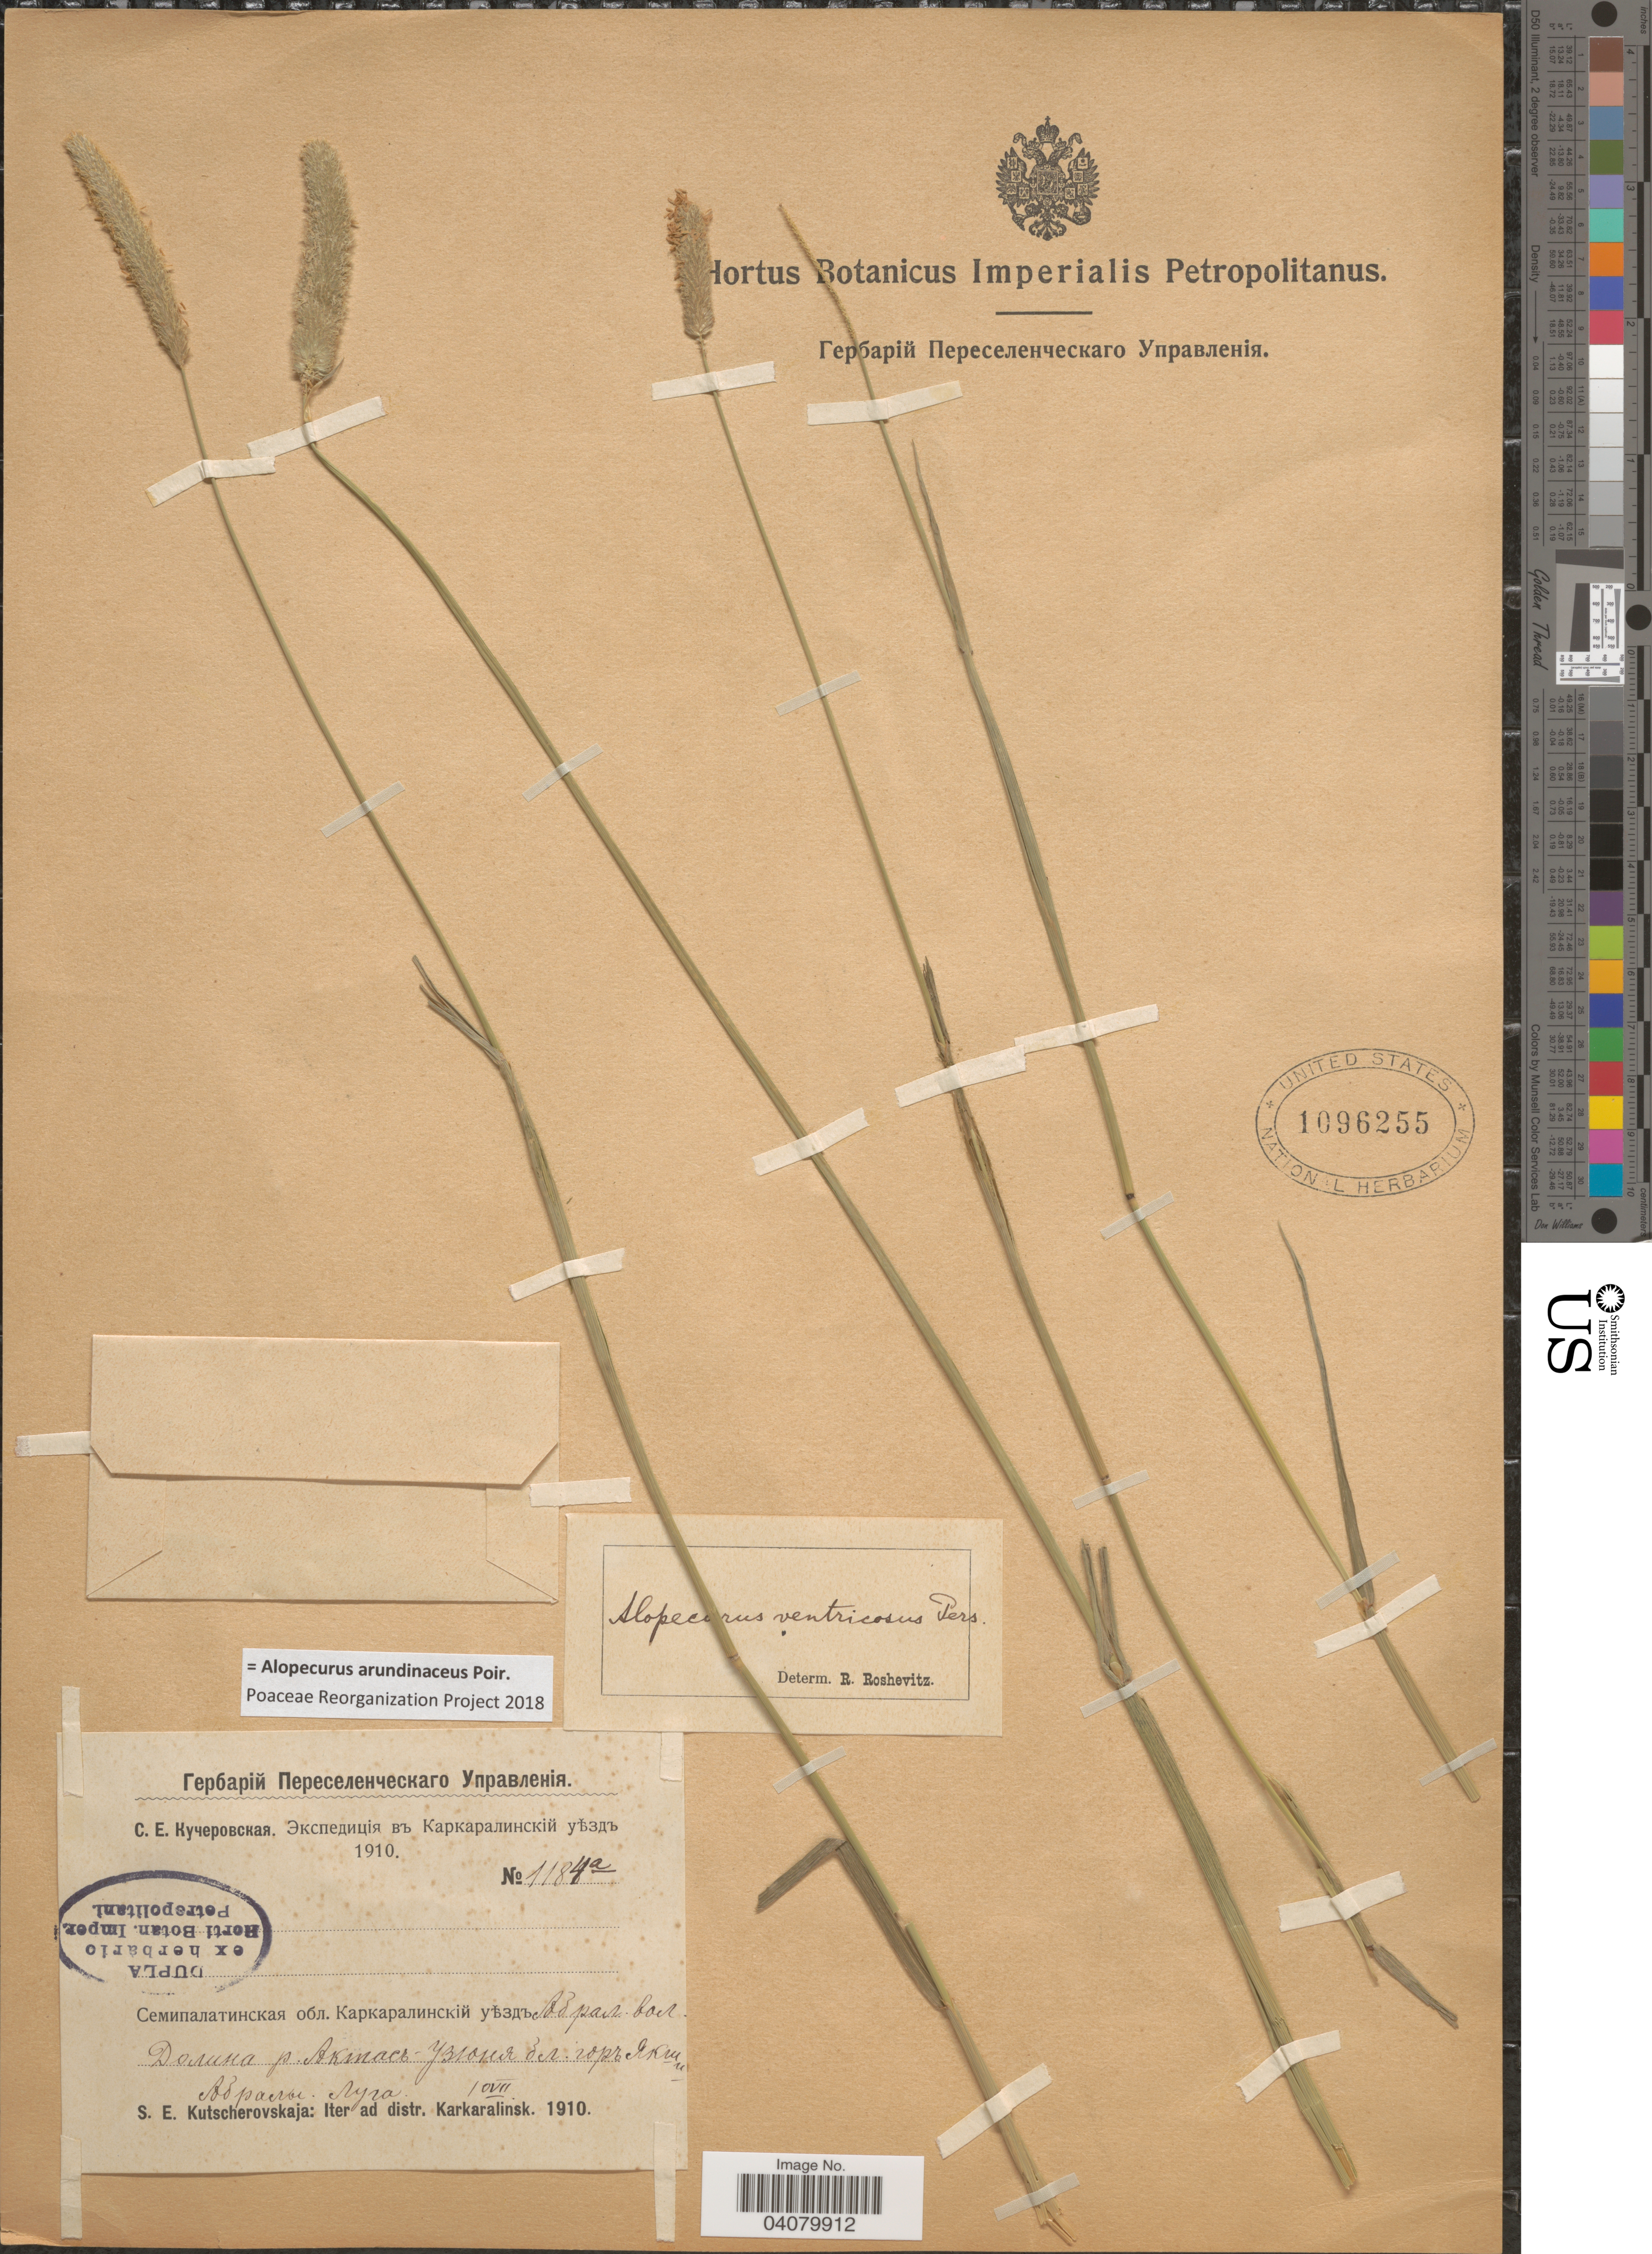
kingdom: Plantae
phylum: Tracheophyta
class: Liliopsida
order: Poales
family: Poaceae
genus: Alopecurus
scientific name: Alopecurus arundinaceus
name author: Poir.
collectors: S. Kutscherovskaja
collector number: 1184a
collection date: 1910-07-10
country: Kazakhstan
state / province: East Kazakhstan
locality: Iter ad distr. Karkaralinsk. Abraly. Valley of river Aktas-Uzyun, near Mt. Yakshi.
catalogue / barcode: US 1096255